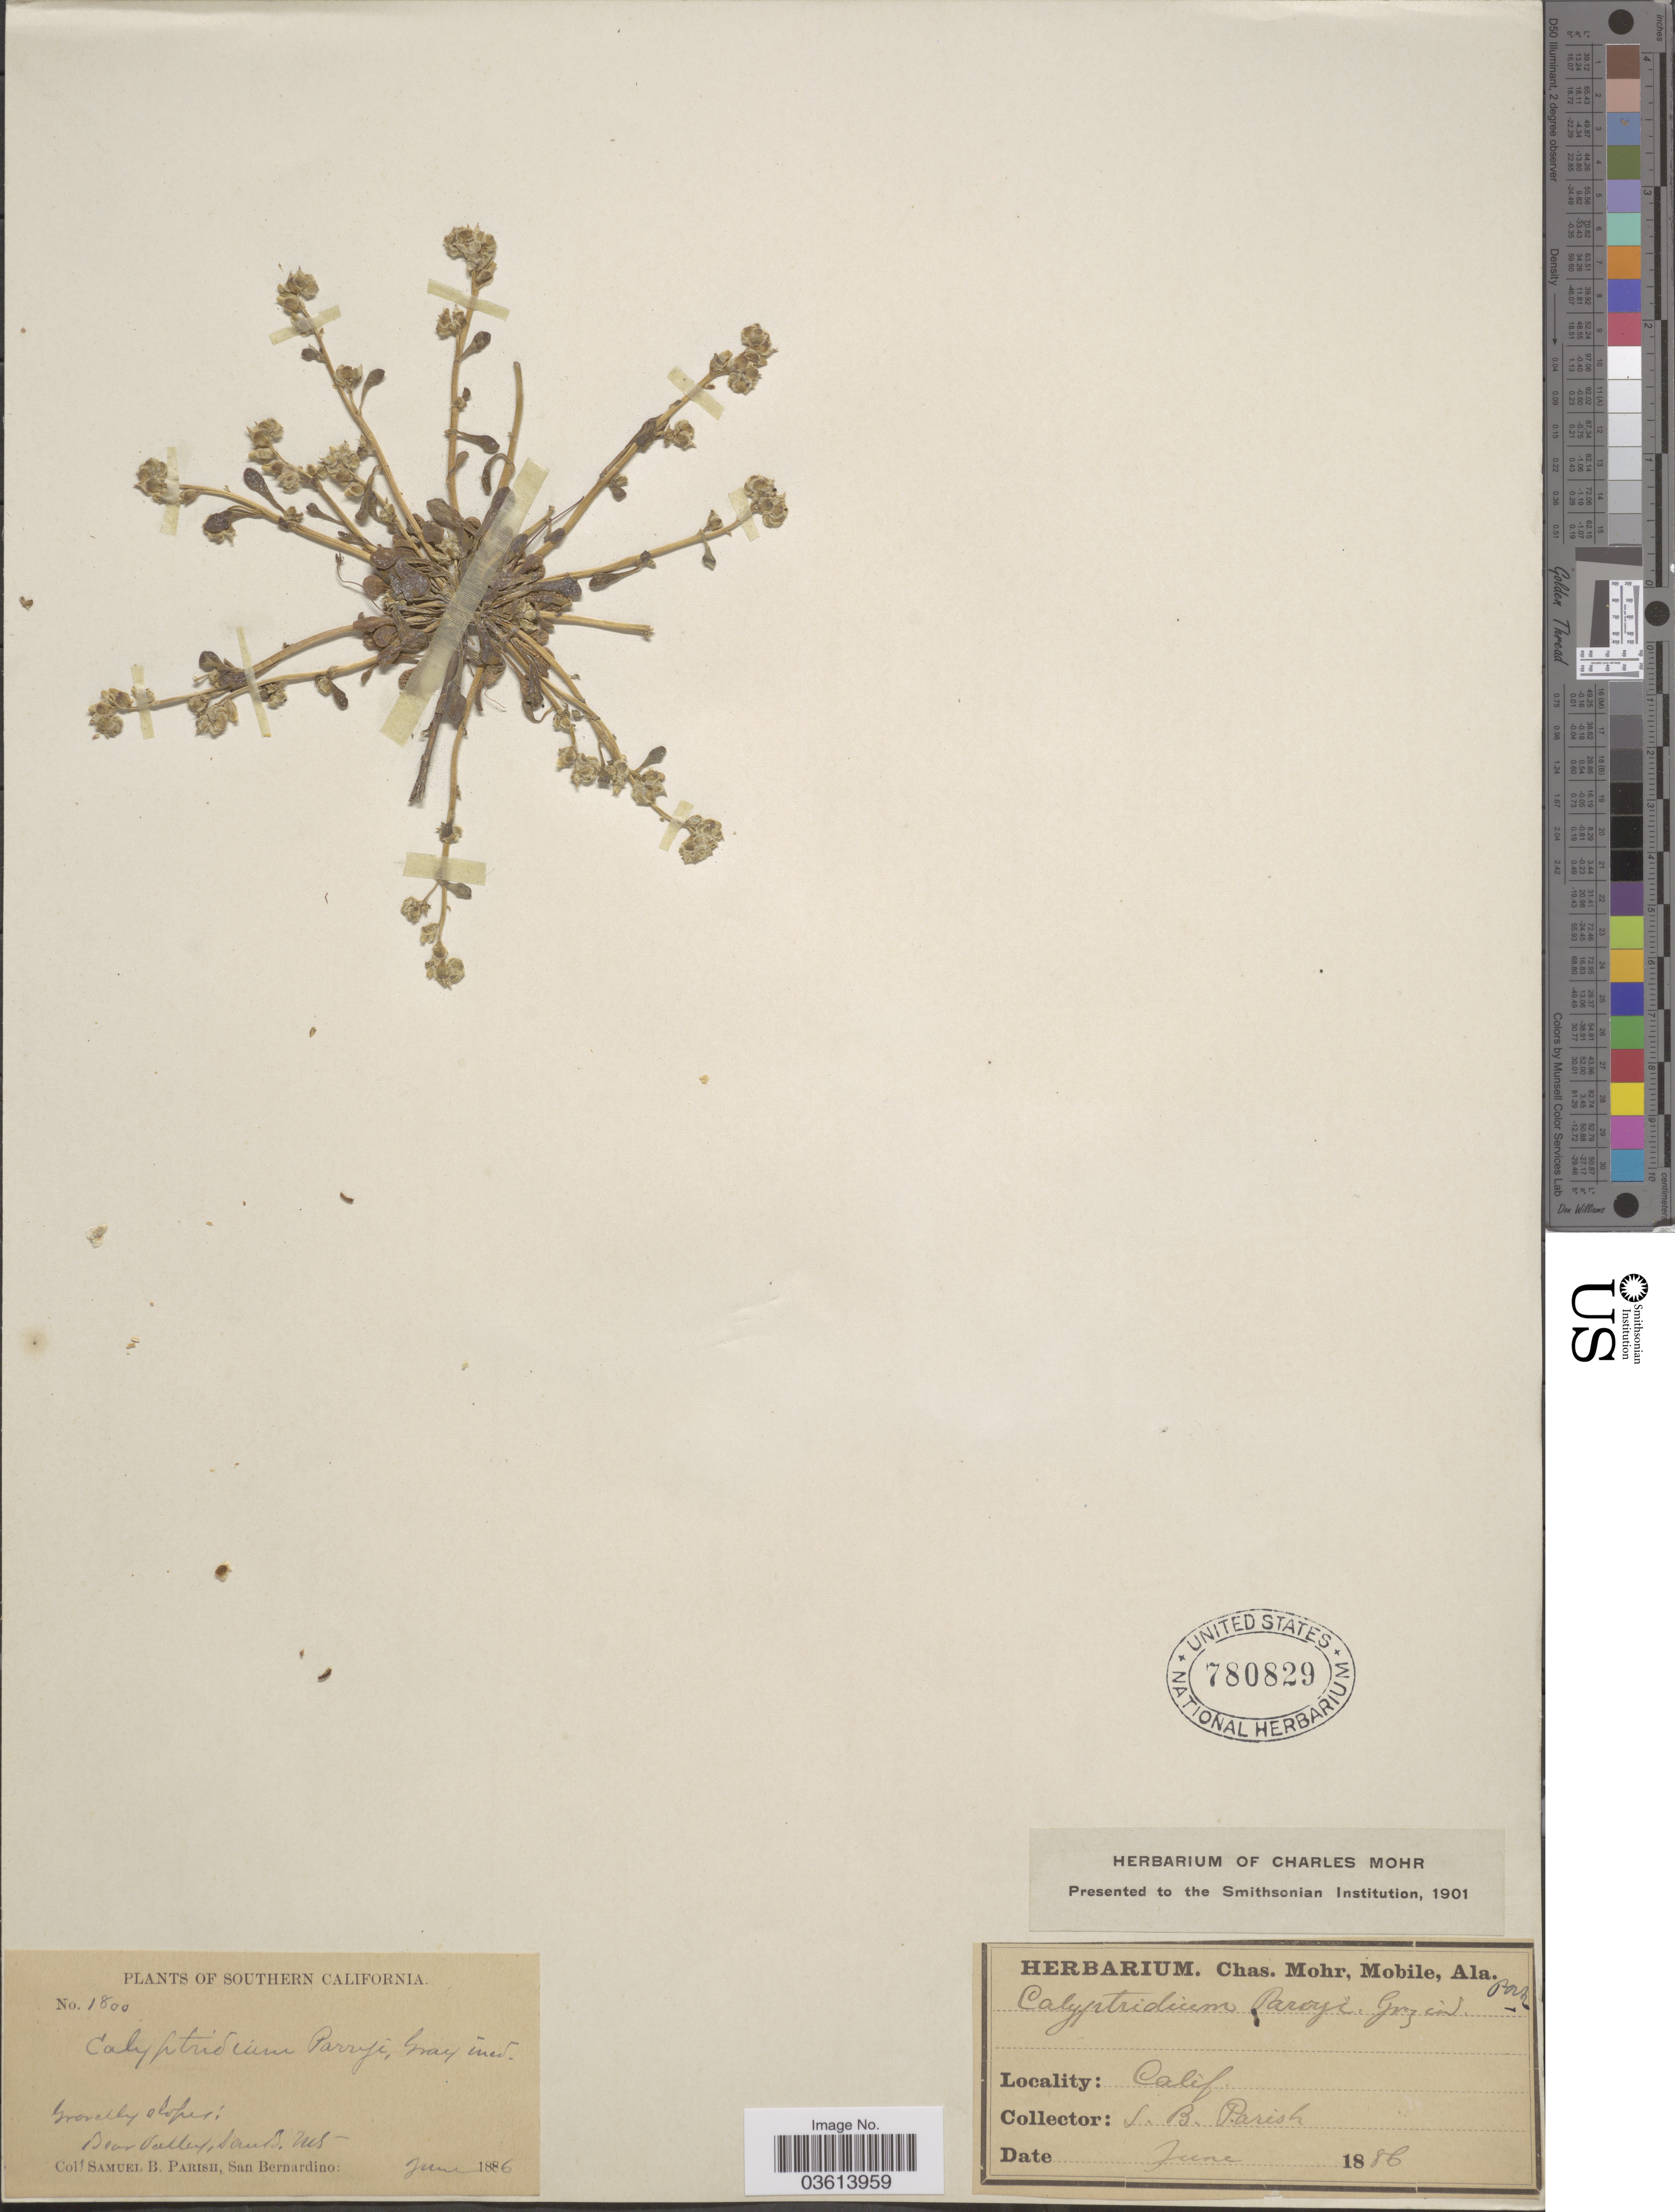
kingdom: Plantae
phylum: Tracheophyta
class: Magnoliopsida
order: Caryophyllales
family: Montiaceae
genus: Calyptridium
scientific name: Calyptridium parryi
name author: A. Gray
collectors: S. B. Parish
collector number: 1800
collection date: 1886-06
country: United States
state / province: California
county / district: San Bernardino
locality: Southern California. Bear Valley, SanB Mts.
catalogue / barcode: US 780829